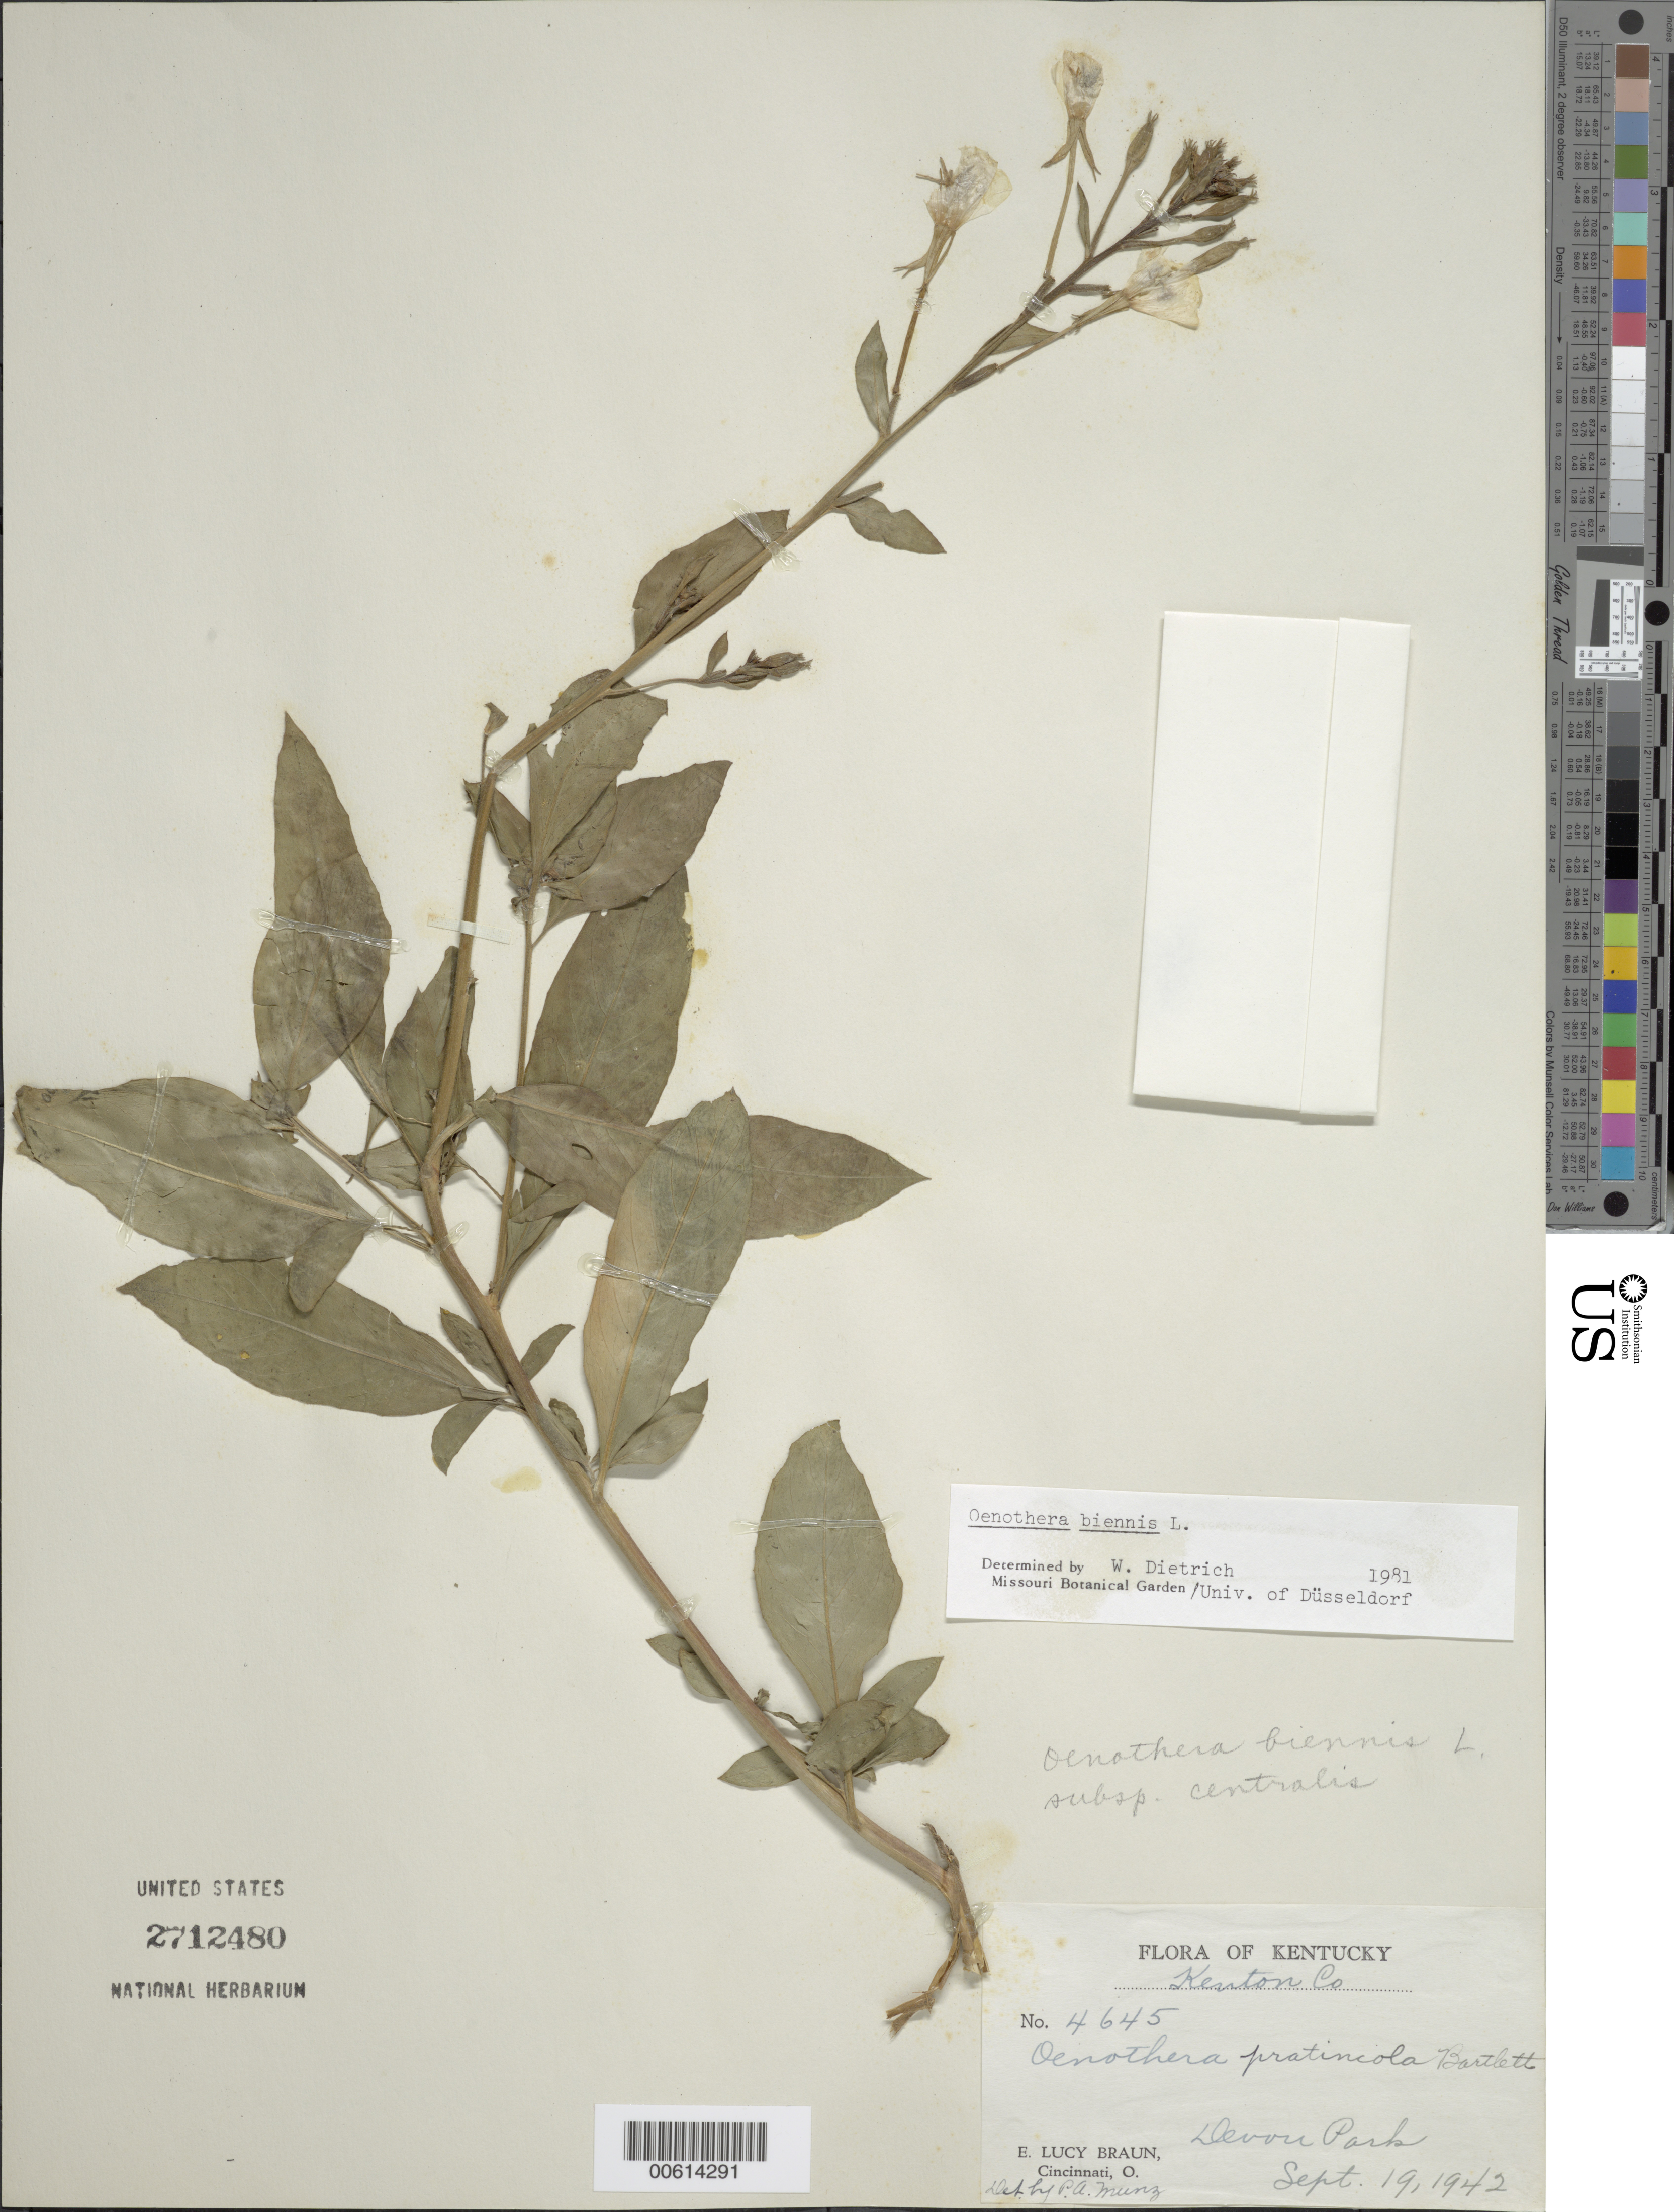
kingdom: Plantae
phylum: Tracheophyta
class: Magnoliopsida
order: Myrtales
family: Onagraceae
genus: Oenothera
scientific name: Oenothera biennis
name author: L.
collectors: E. L. Braun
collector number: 4645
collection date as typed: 19 Sep 1942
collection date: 1942-09-19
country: United States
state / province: Kentucky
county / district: Kenton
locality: Devou Park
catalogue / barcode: US 2712480